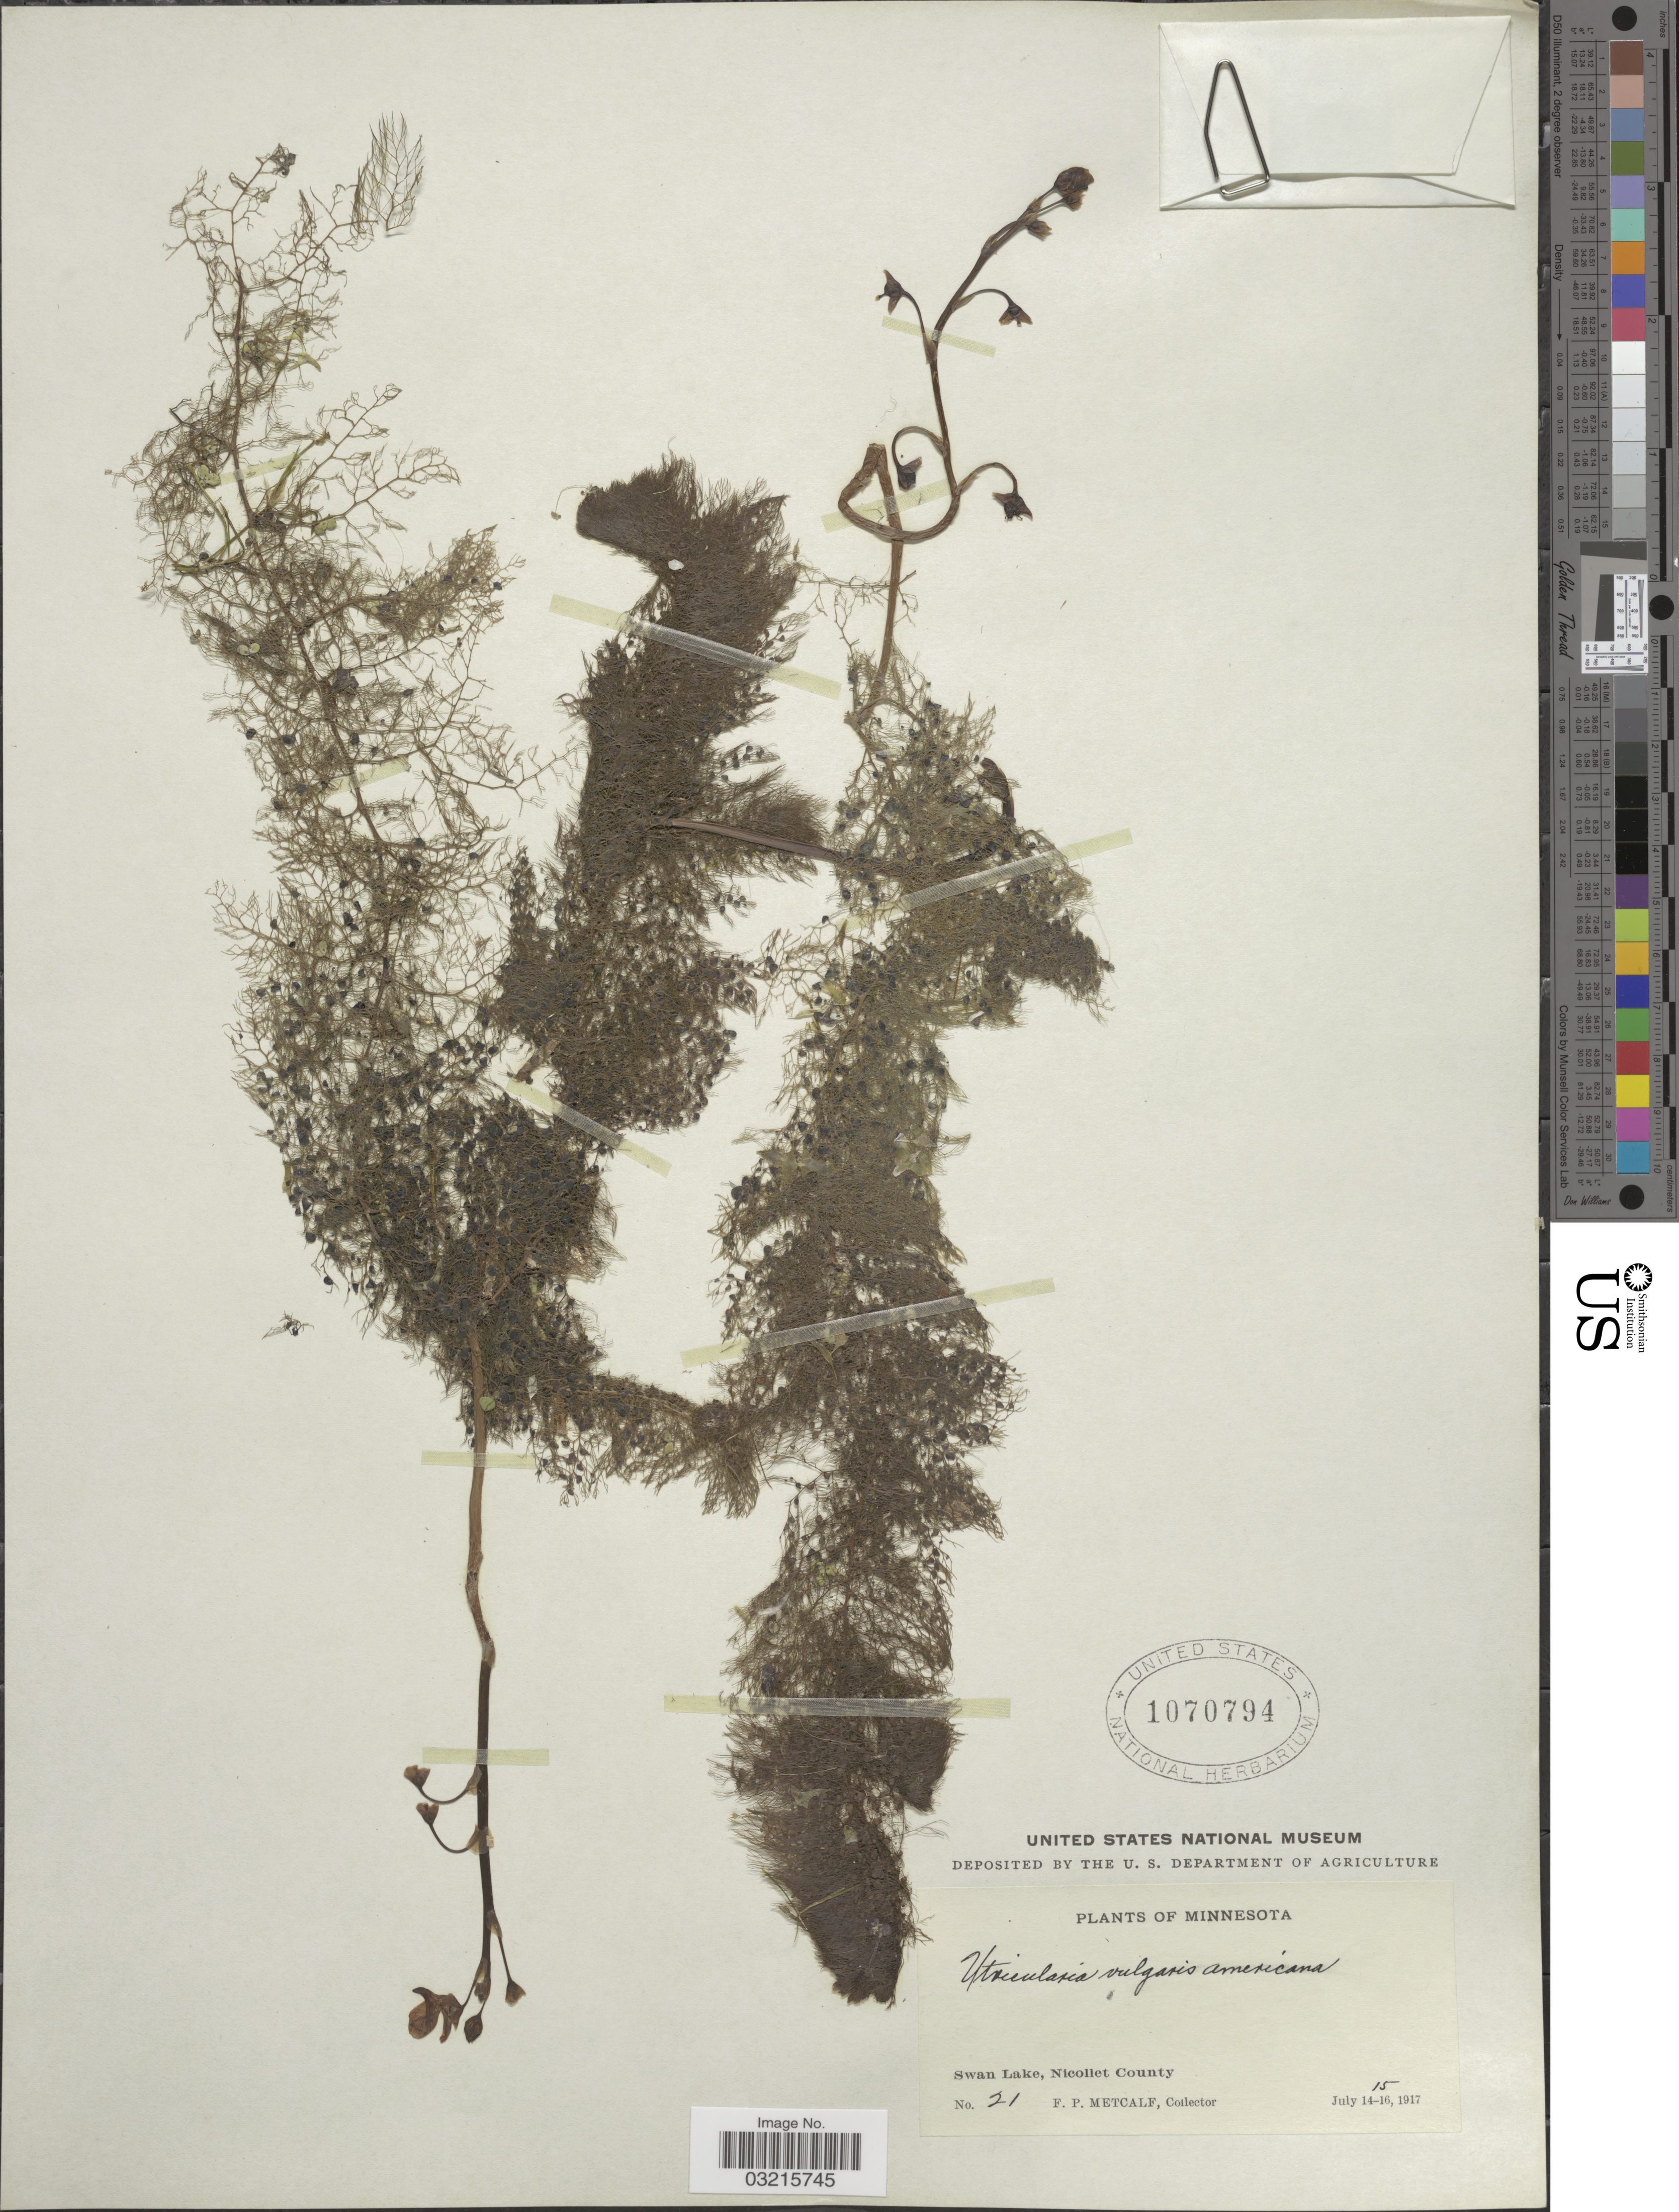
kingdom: Plantae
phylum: Tracheophyta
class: Magnoliopsida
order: Lamiales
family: Lentibulariaceae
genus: Utricularia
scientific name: Utricularia vulgaris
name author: L.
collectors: F. Metcalf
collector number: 21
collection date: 1917-07-15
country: United States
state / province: Minnesota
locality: Swan Lake, Nicollet County.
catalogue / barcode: US 1070794